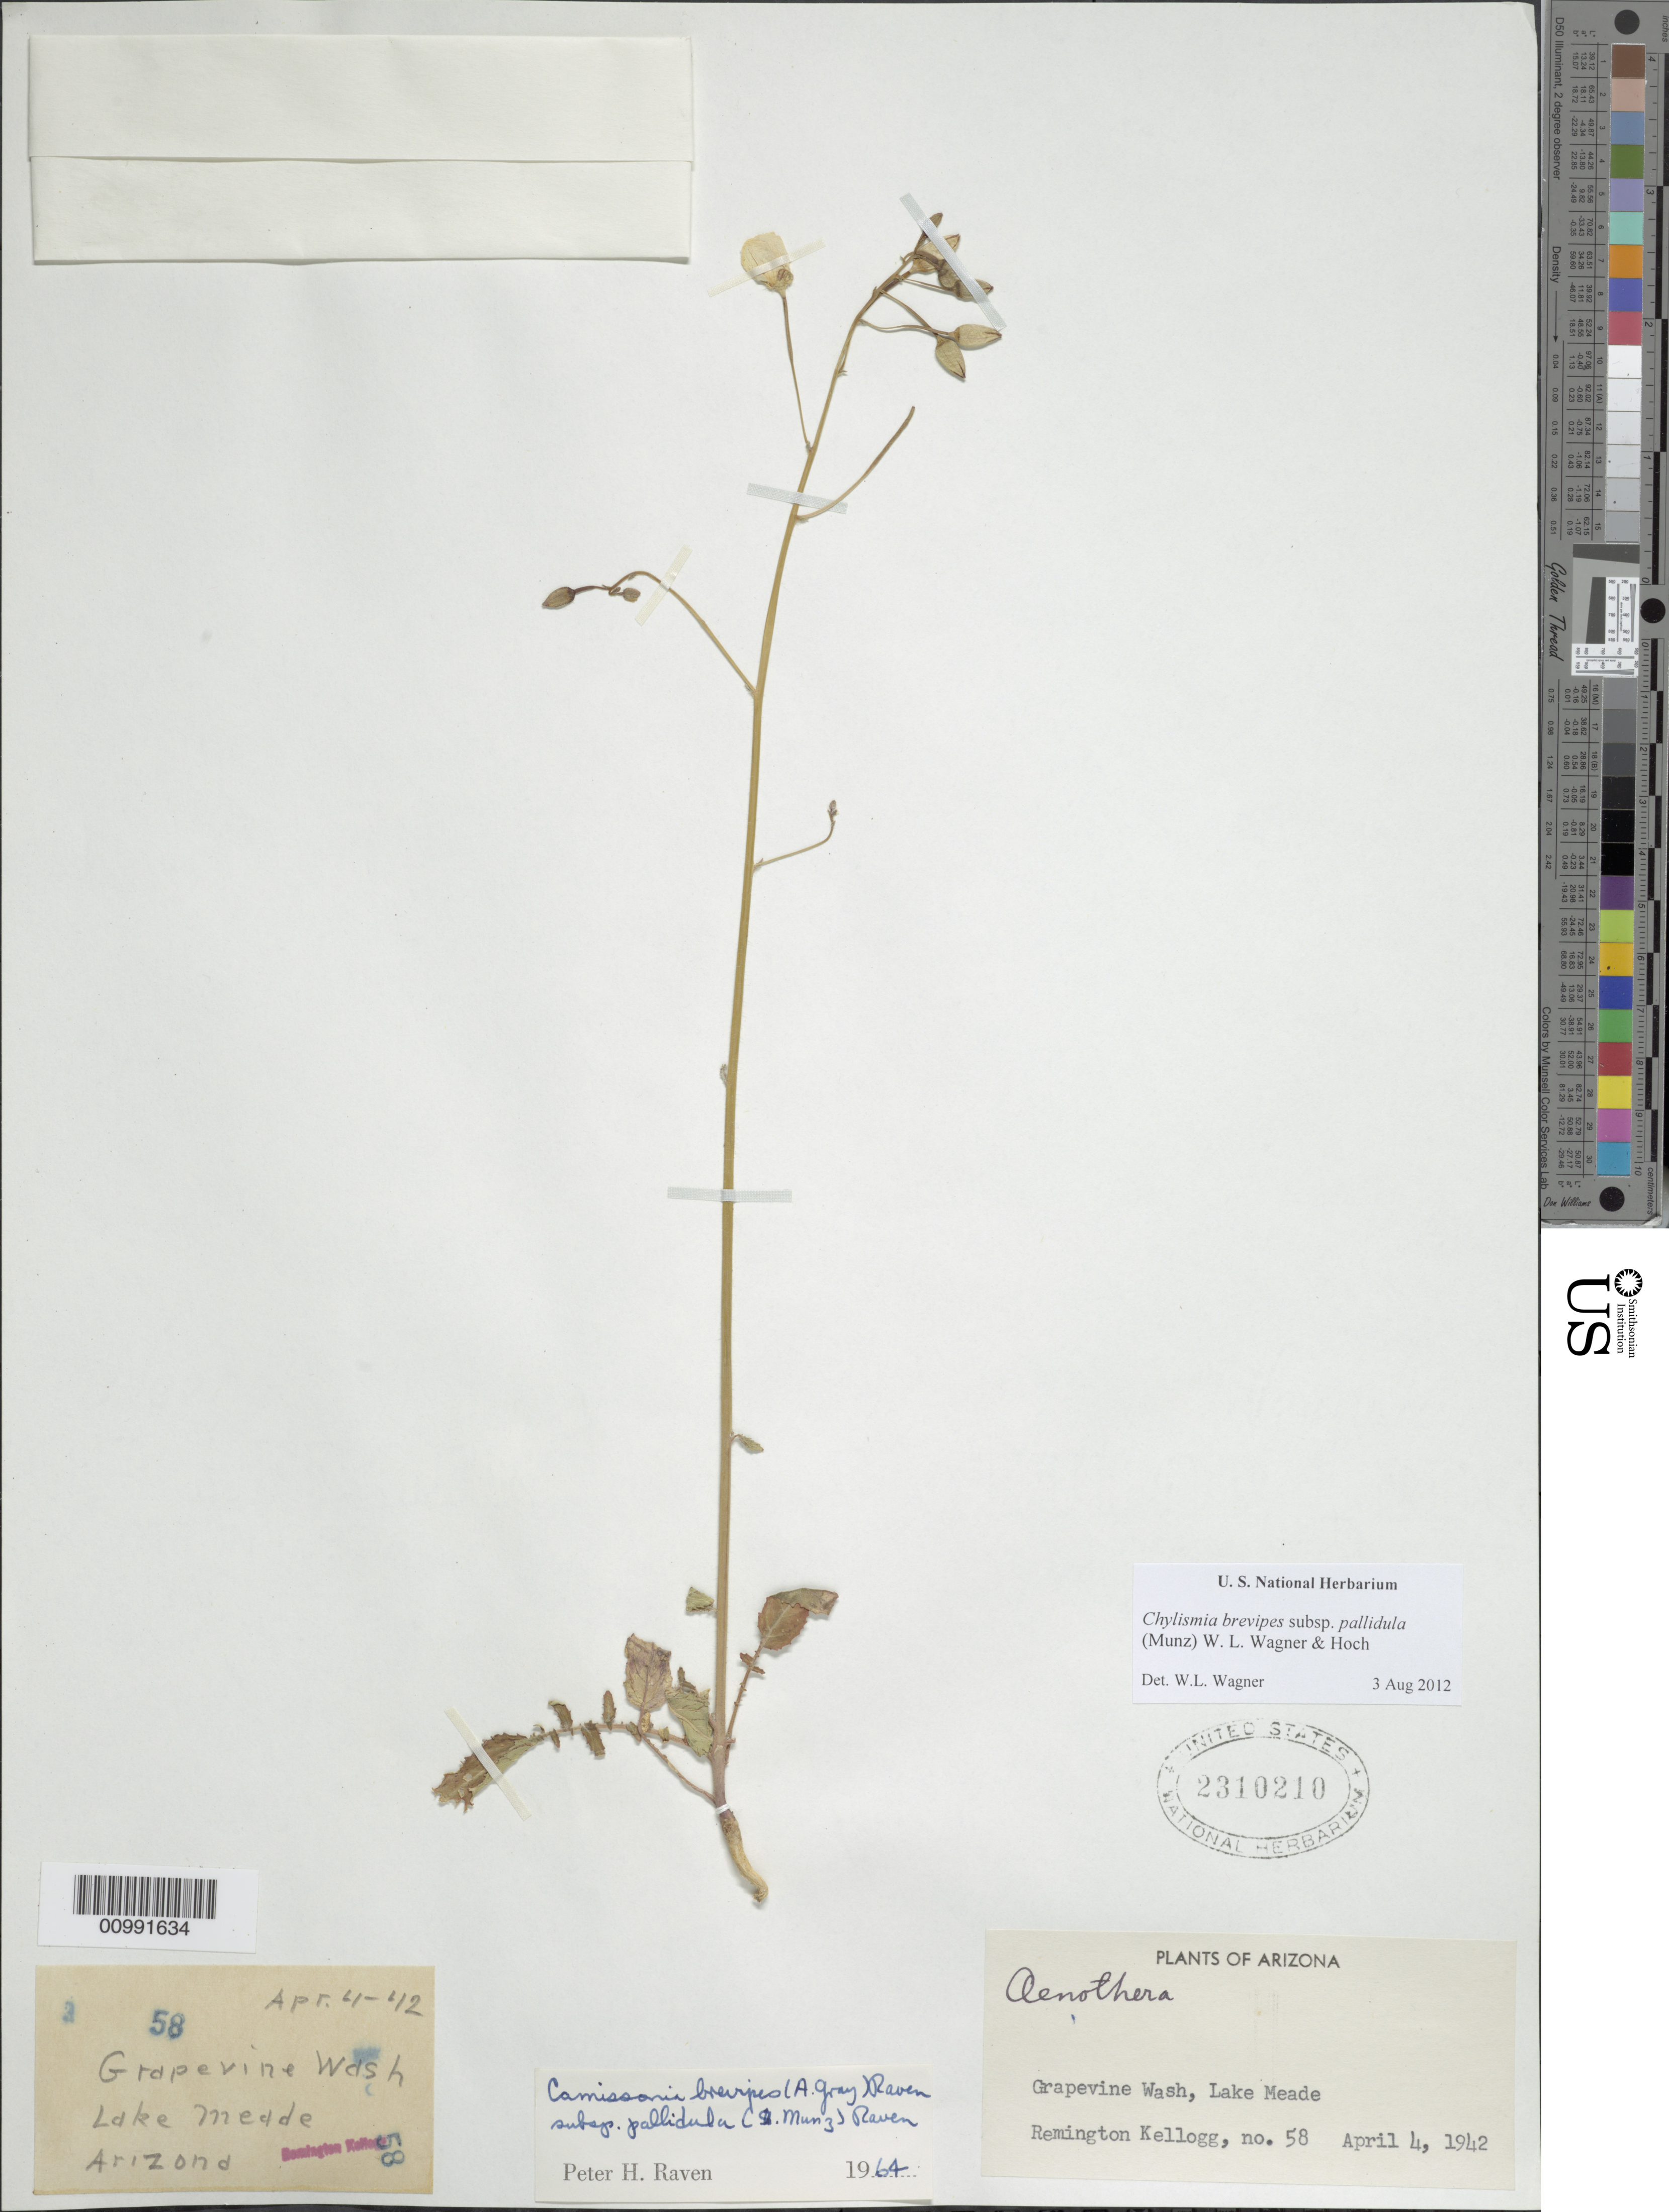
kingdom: Plantae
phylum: Tracheophyta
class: Magnoliopsida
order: Myrtales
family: Onagraceae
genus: Chylismia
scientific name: Chylismia brevipes subsp. pallidula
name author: (Munz) W.L. Wagner & Hoch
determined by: Wagner, W. L., (BOT), Smithsonian Institution - National Museum of Natural History (UNITED STATES)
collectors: R. Kellogg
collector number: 58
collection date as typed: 04 Apr 1942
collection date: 1942-04-04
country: United States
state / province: Arizona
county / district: Mohave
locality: Grapevine Wash, Lake Meade.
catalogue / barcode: US 2310210